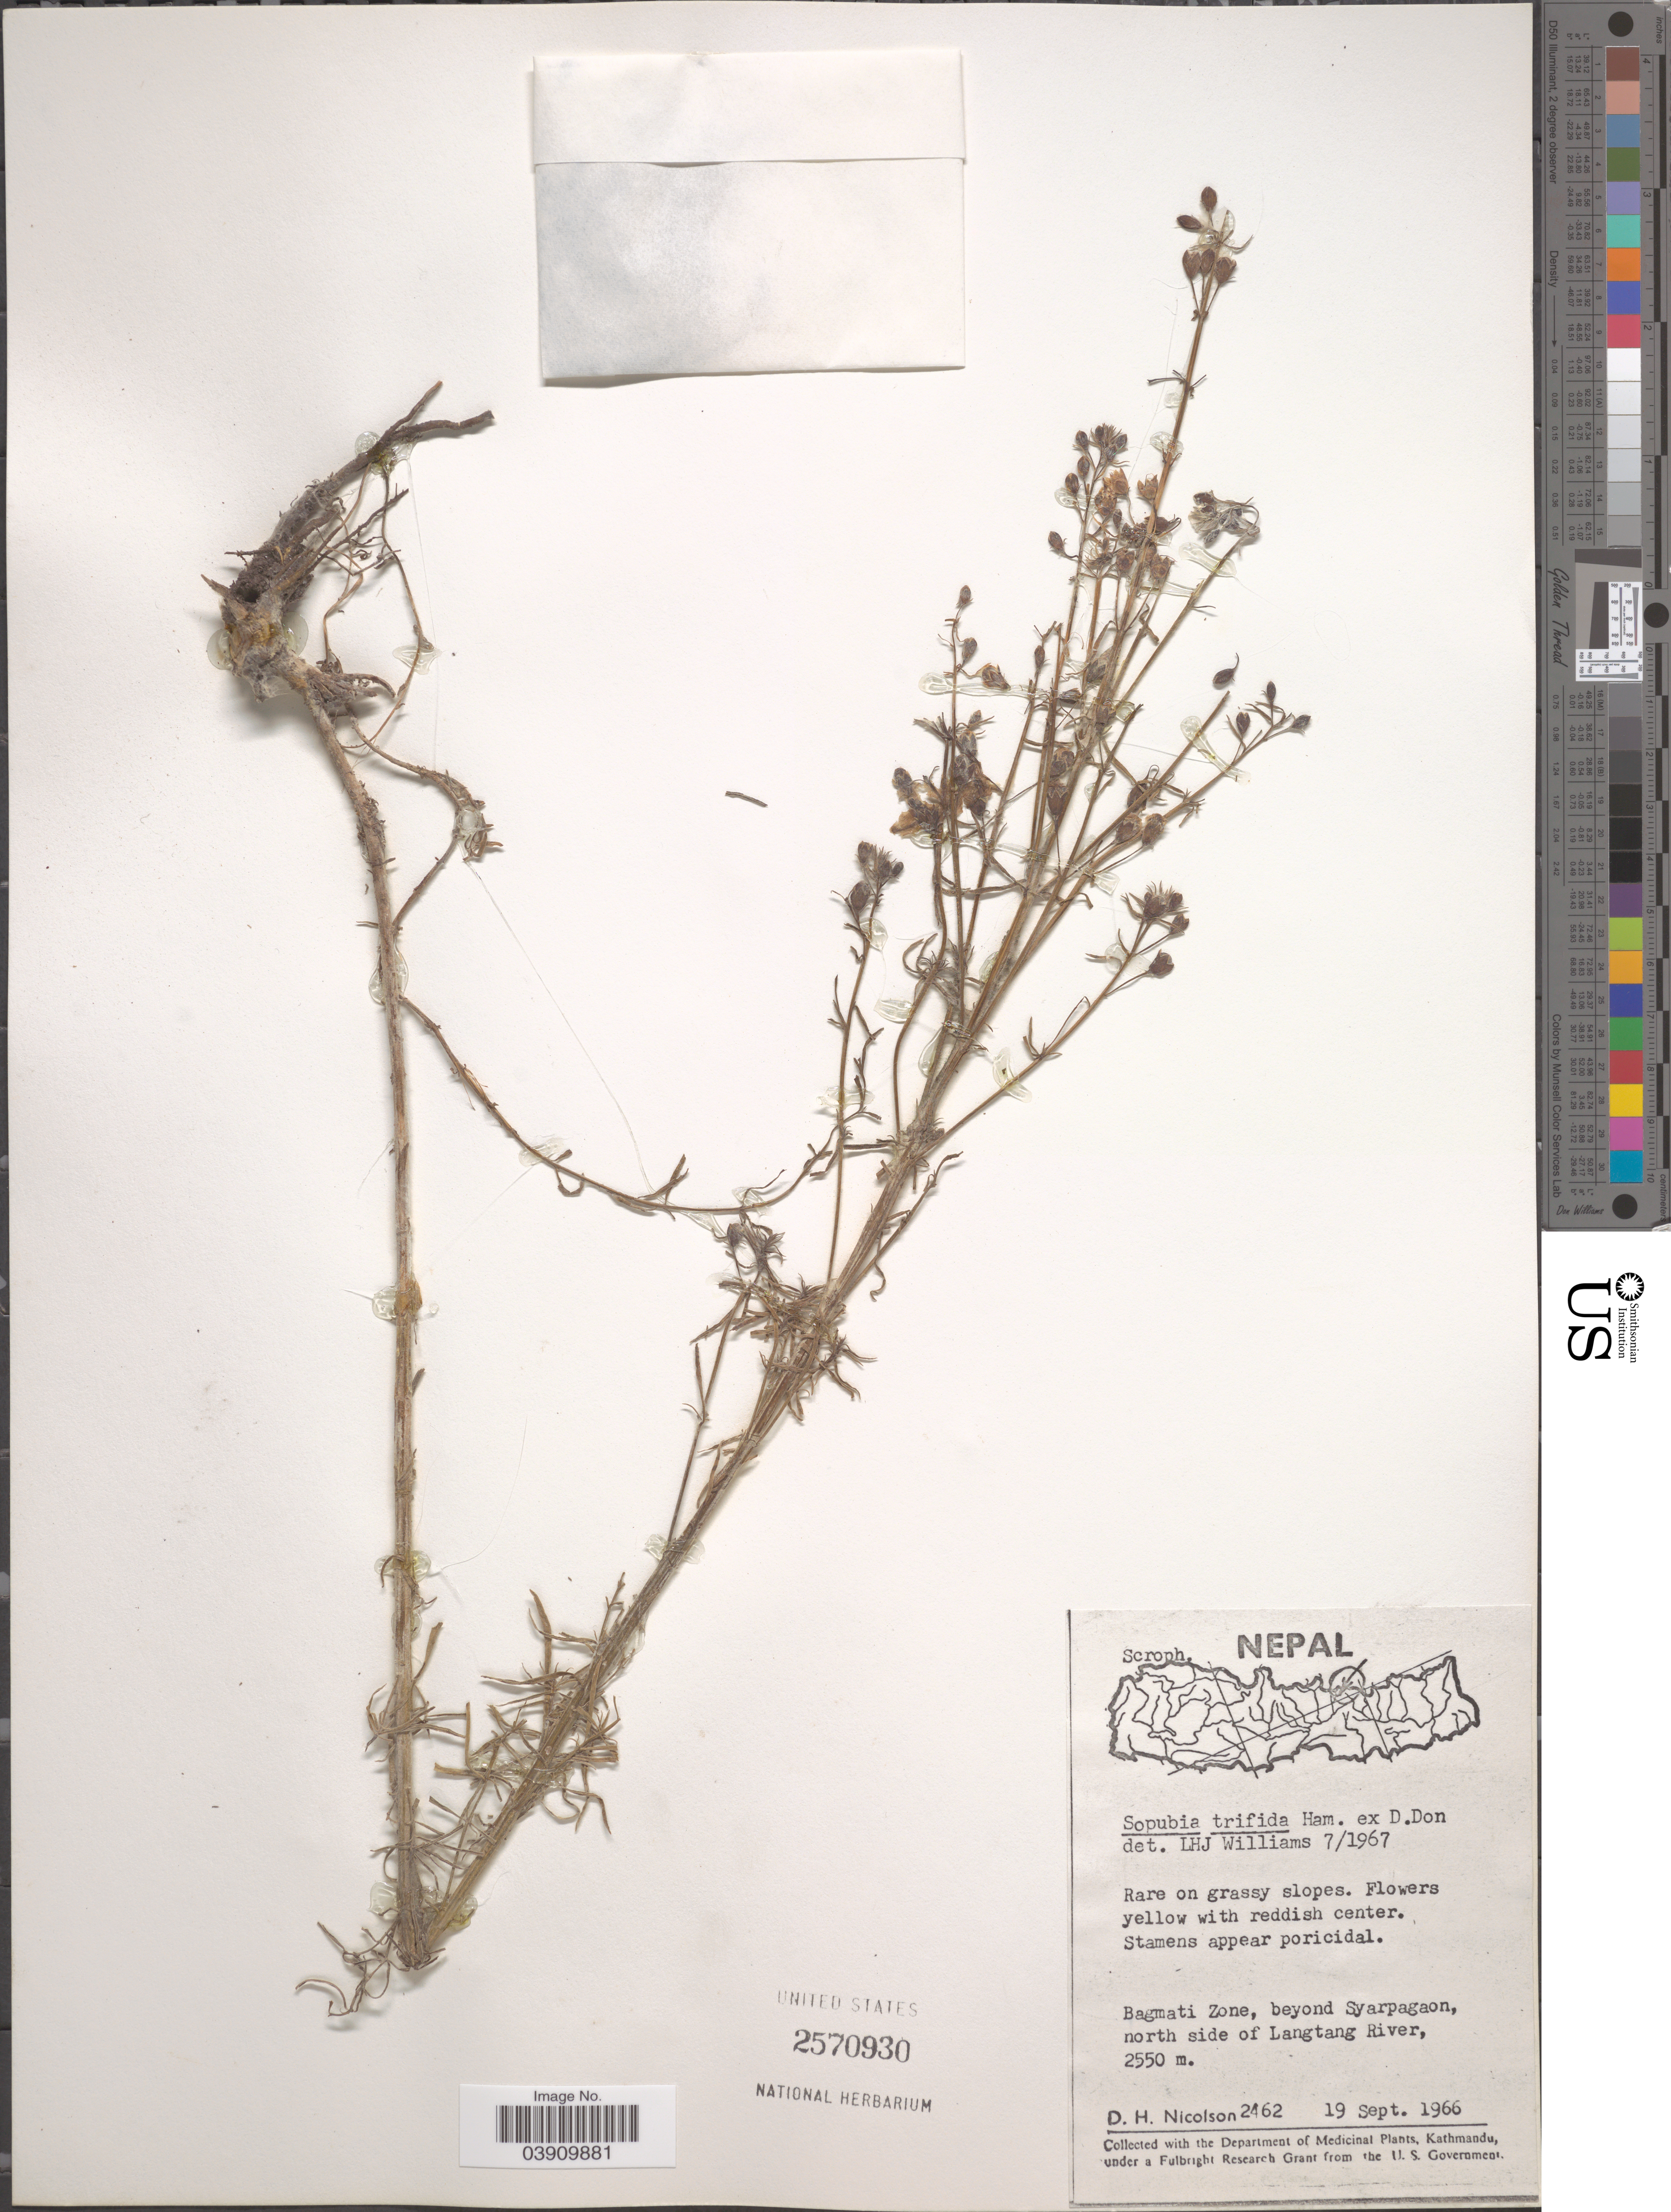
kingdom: Plantae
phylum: Tracheophyta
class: Magnoliopsida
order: Lamiales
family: Orobanchaceae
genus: Sopubia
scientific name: Sopubia trifida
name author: Buch.-Ham. ex D. Don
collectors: D. H. Nicolson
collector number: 2462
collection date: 1966-09-19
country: Nepal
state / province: Bagmati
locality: Bagmati Zone, beyond Syarpagaon, north side of Langtang River.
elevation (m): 2550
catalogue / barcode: US 2570930